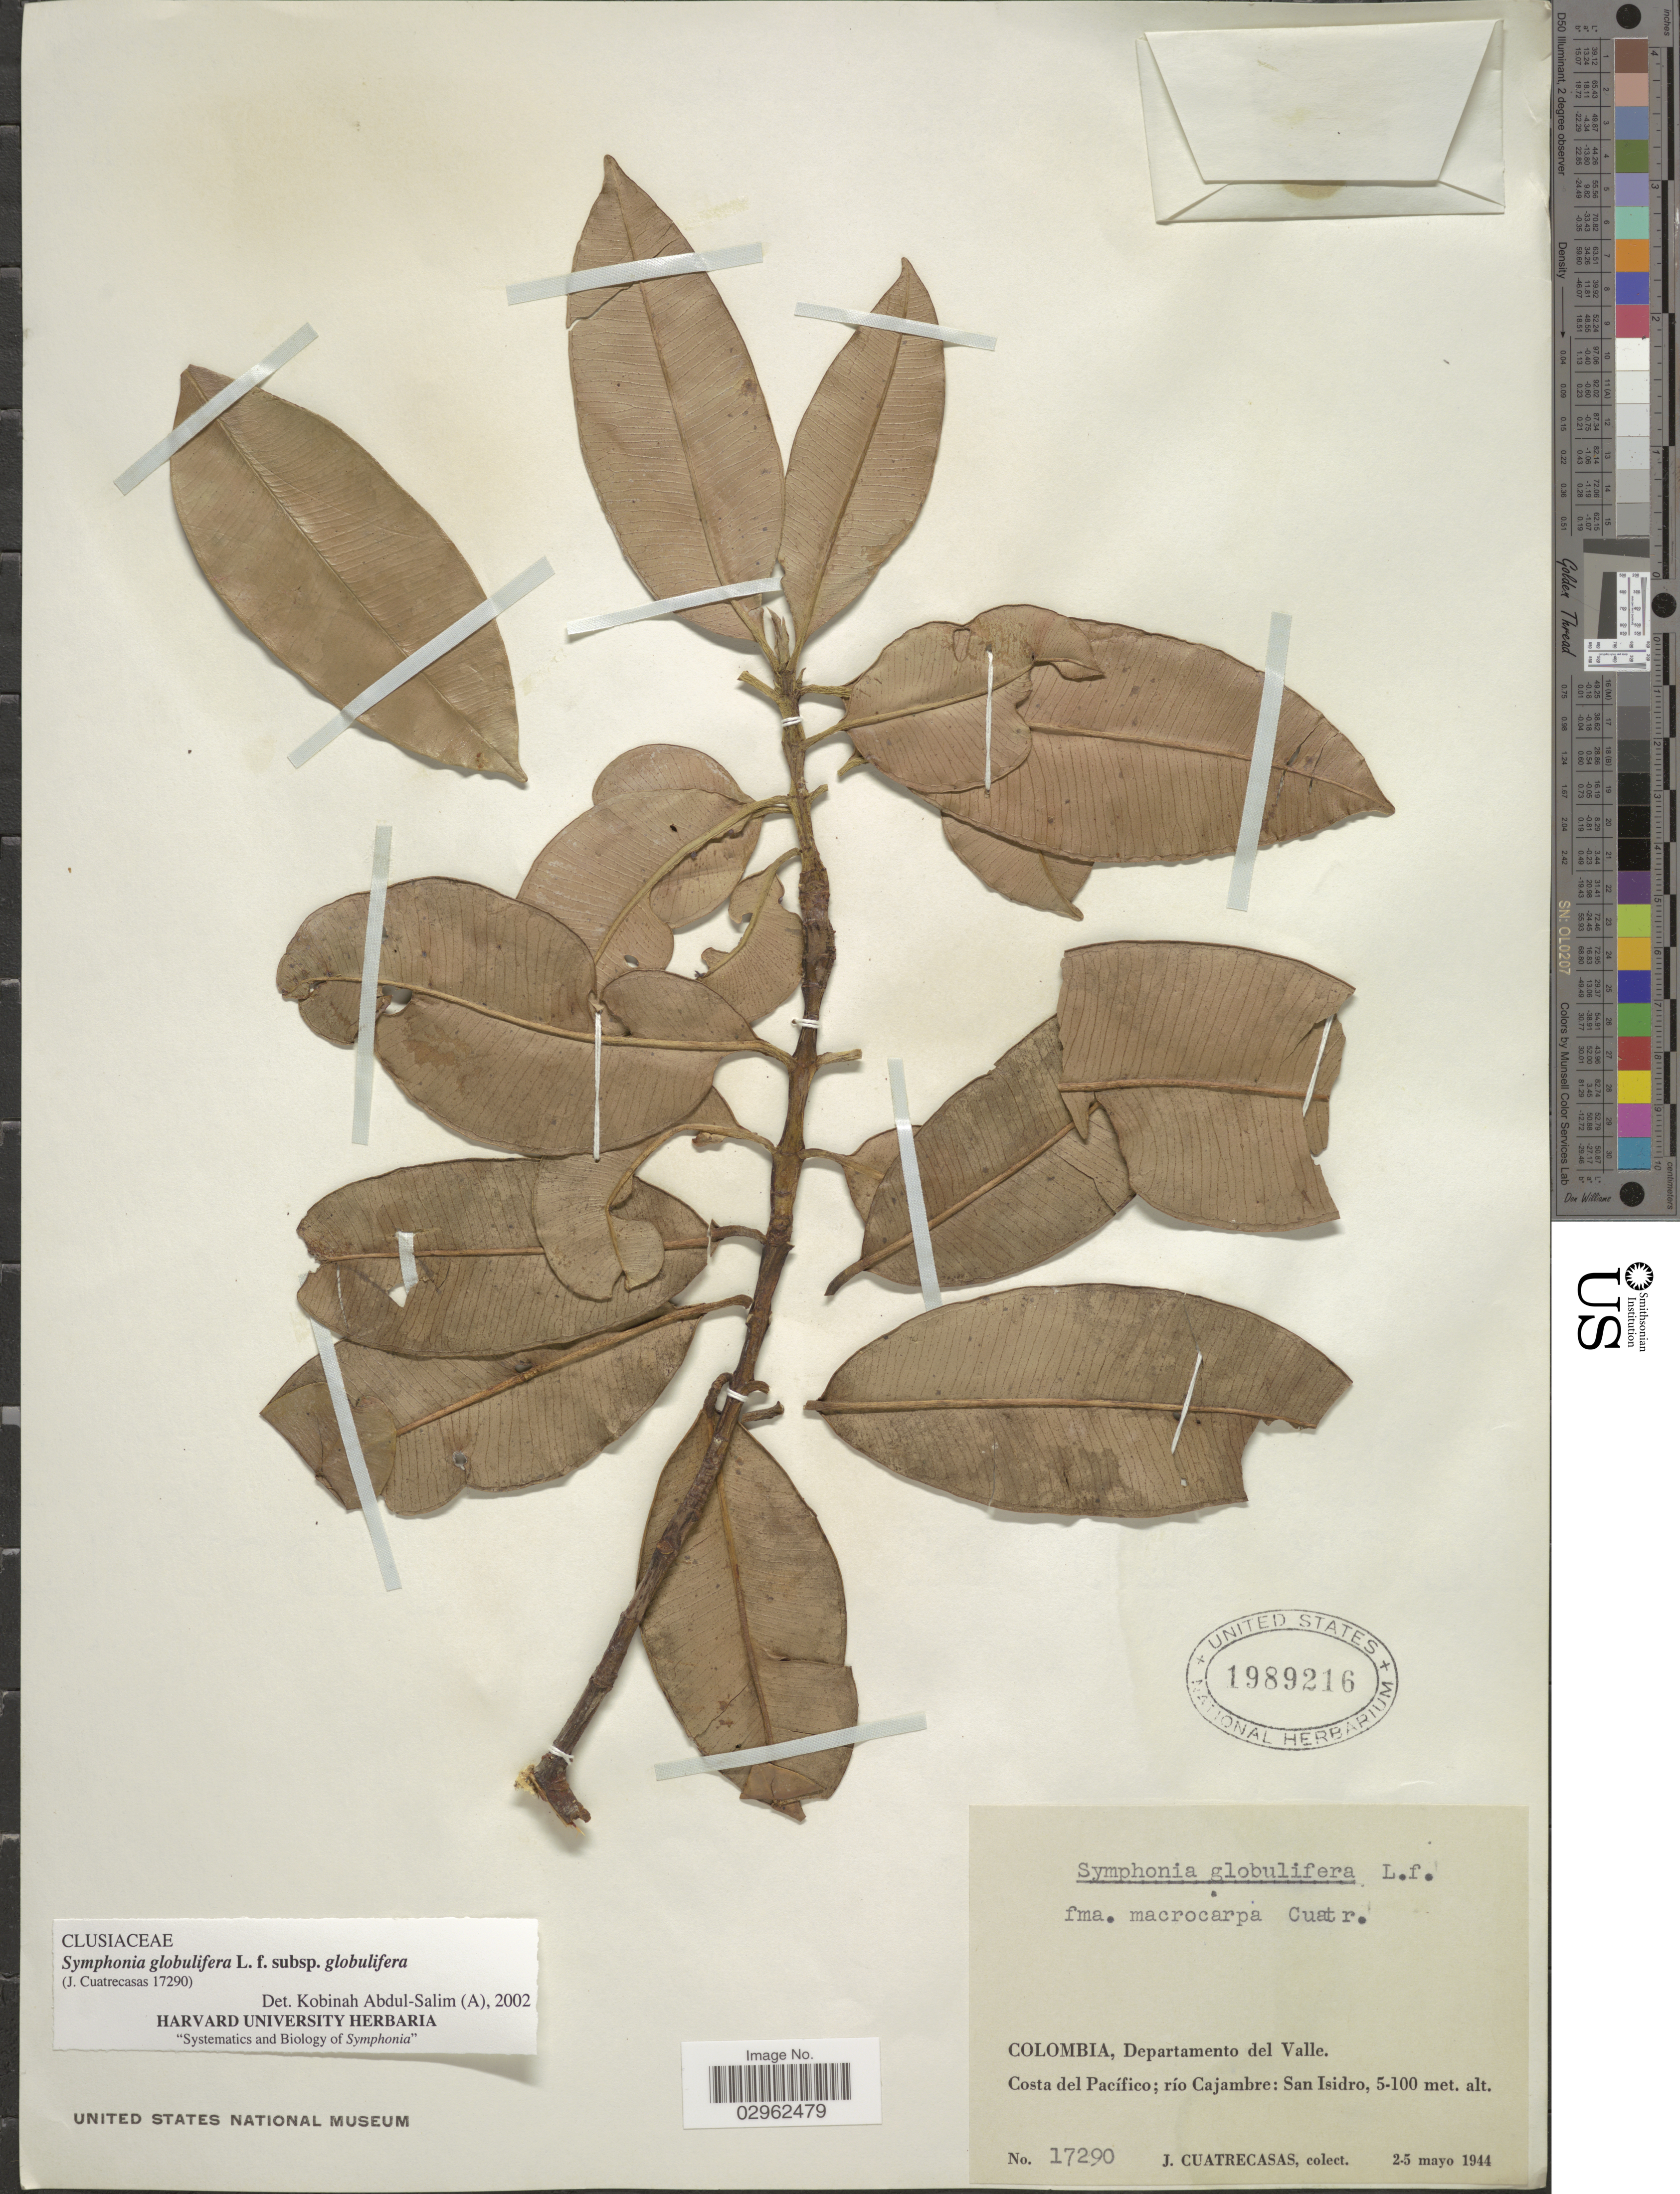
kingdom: Plantae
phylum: Tracheophyta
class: Magnoliopsida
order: Malpighiales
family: Clusiaceae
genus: Symphonia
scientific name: Symphonia globulifera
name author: L. f.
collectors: J. Cuatrecasas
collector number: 17290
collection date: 1944-05-25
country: Colombia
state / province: Valle del Cauca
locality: Departamento del Valle. Costa del Pacífico; río Cajambre: San Isidro.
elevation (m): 5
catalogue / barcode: US 1989216